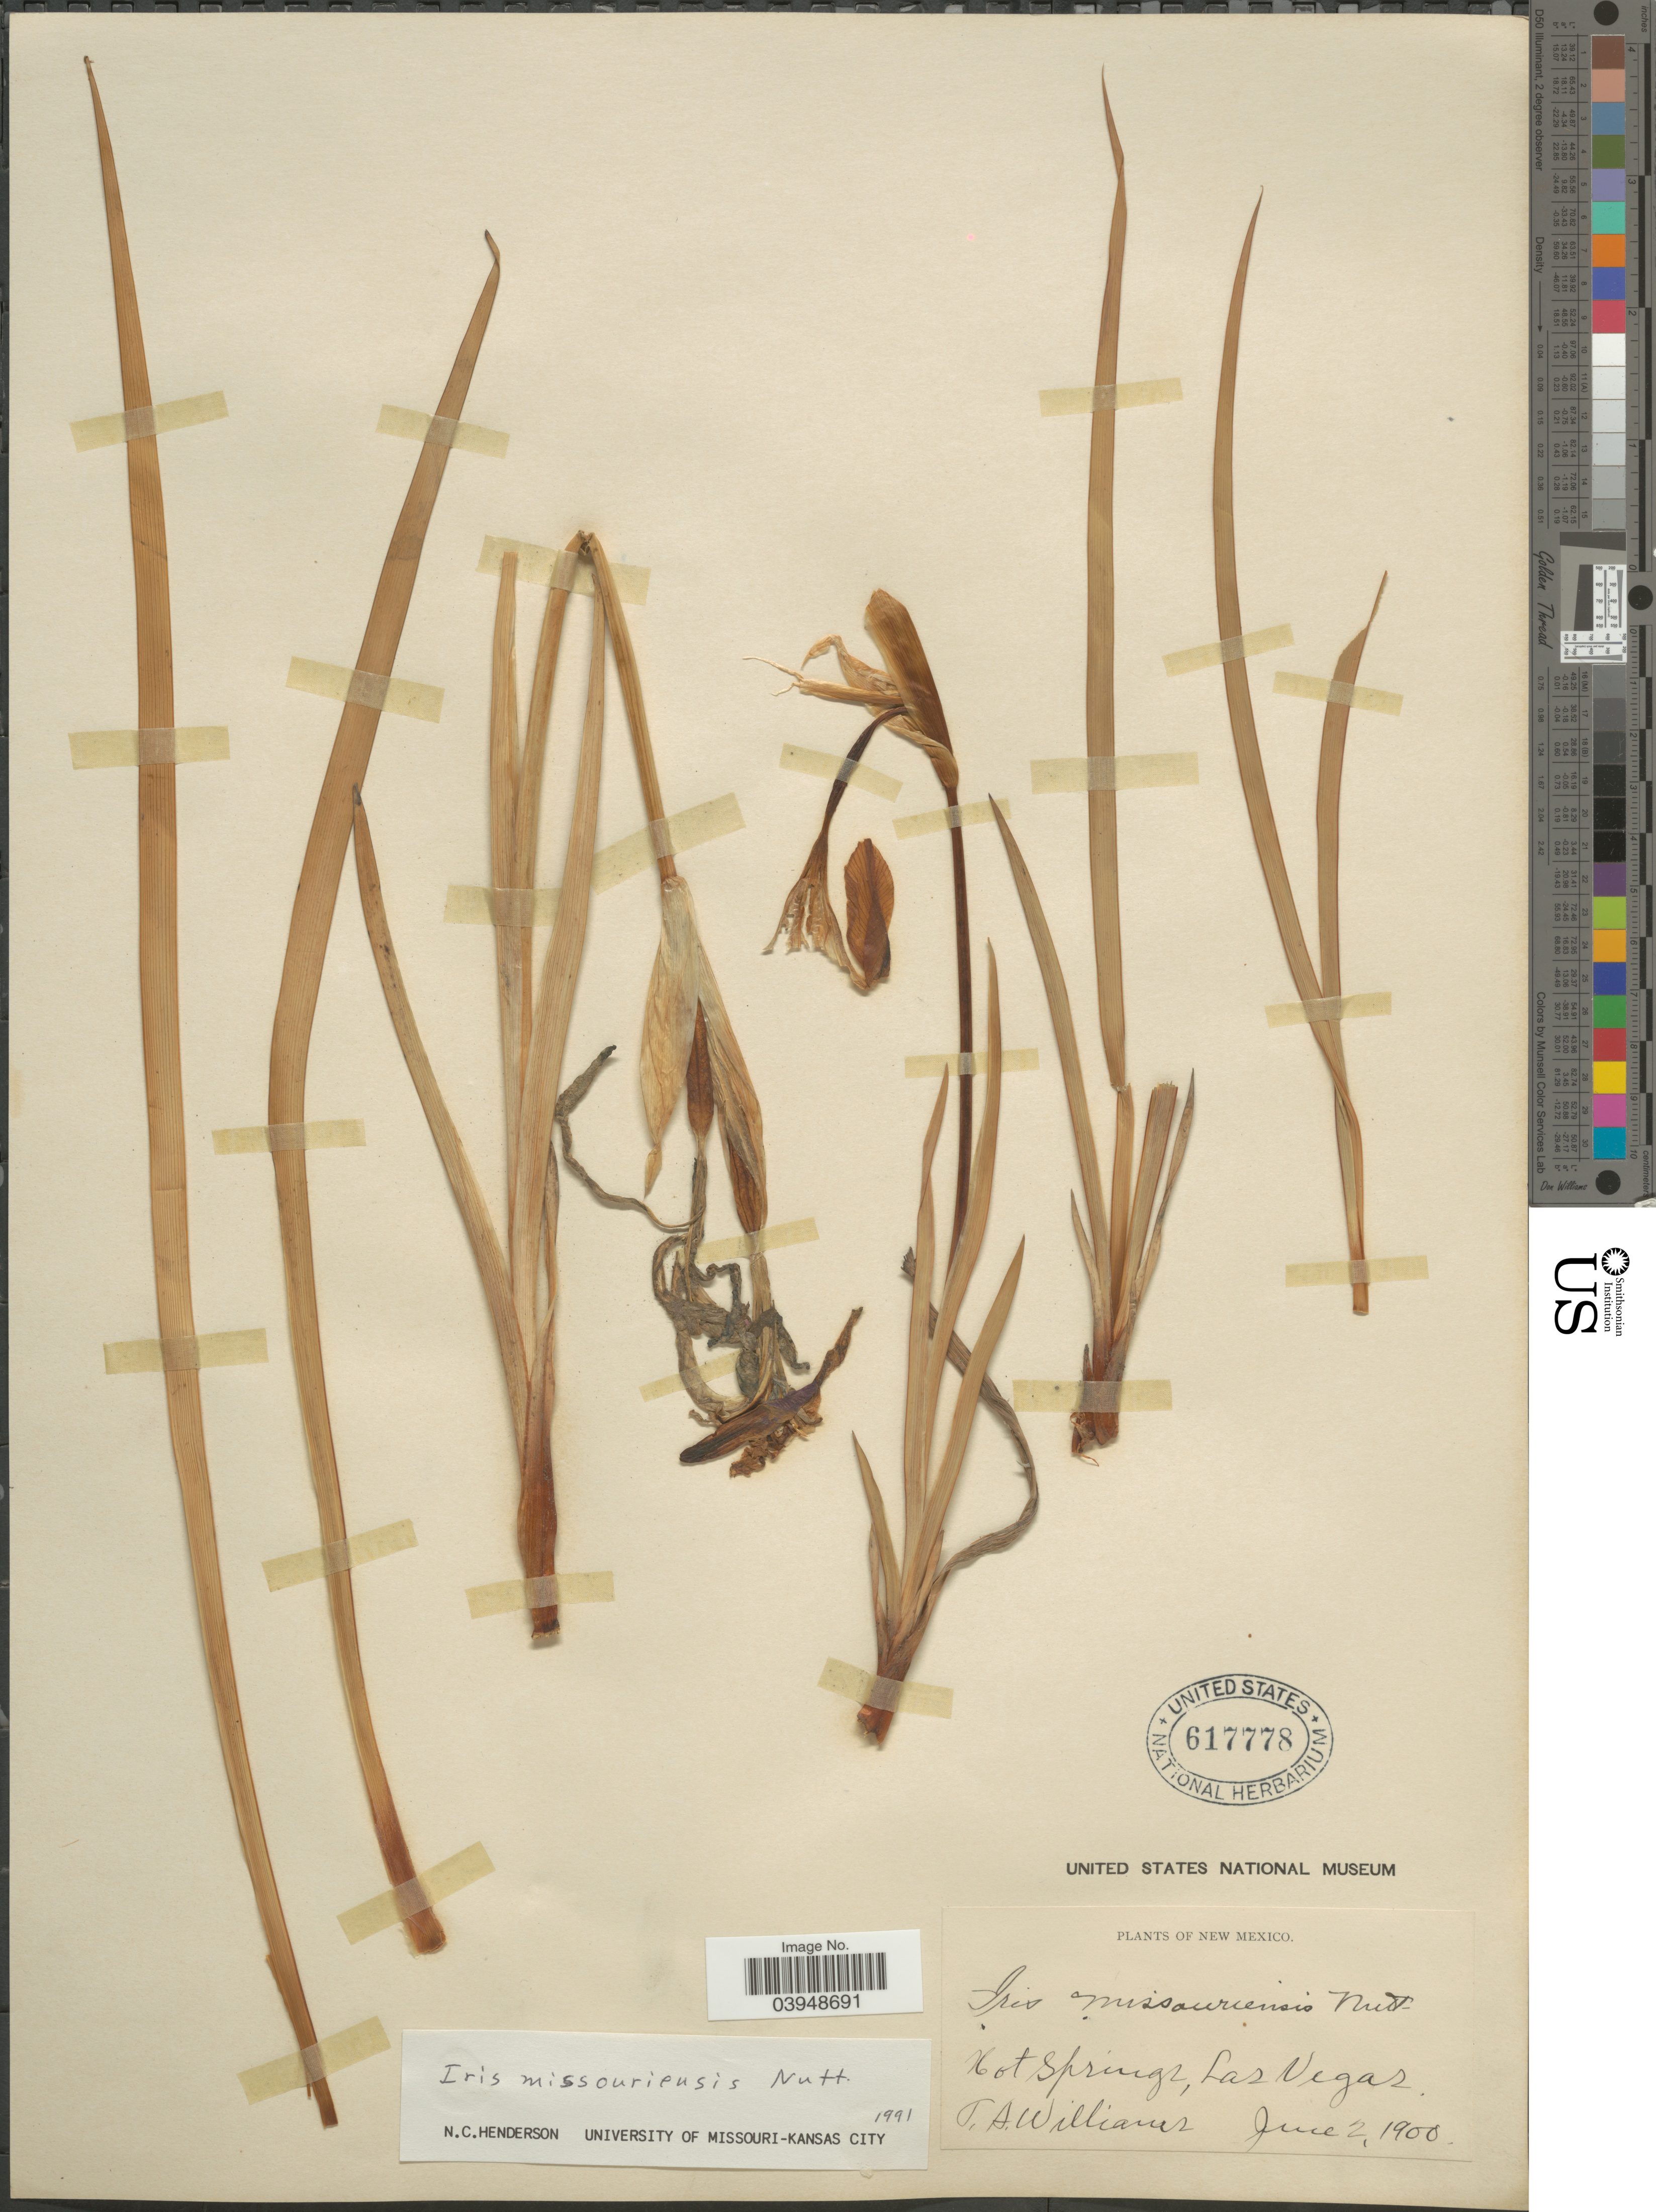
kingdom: Plantae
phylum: Tracheophyta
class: Liliopsida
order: Asparagales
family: Iridaceae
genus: Iris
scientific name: Iris missouriensis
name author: Nutt.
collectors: T. Williams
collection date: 1900-06-02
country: United States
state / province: New Mexico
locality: Hot Springs, Las Vegas.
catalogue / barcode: US 617778